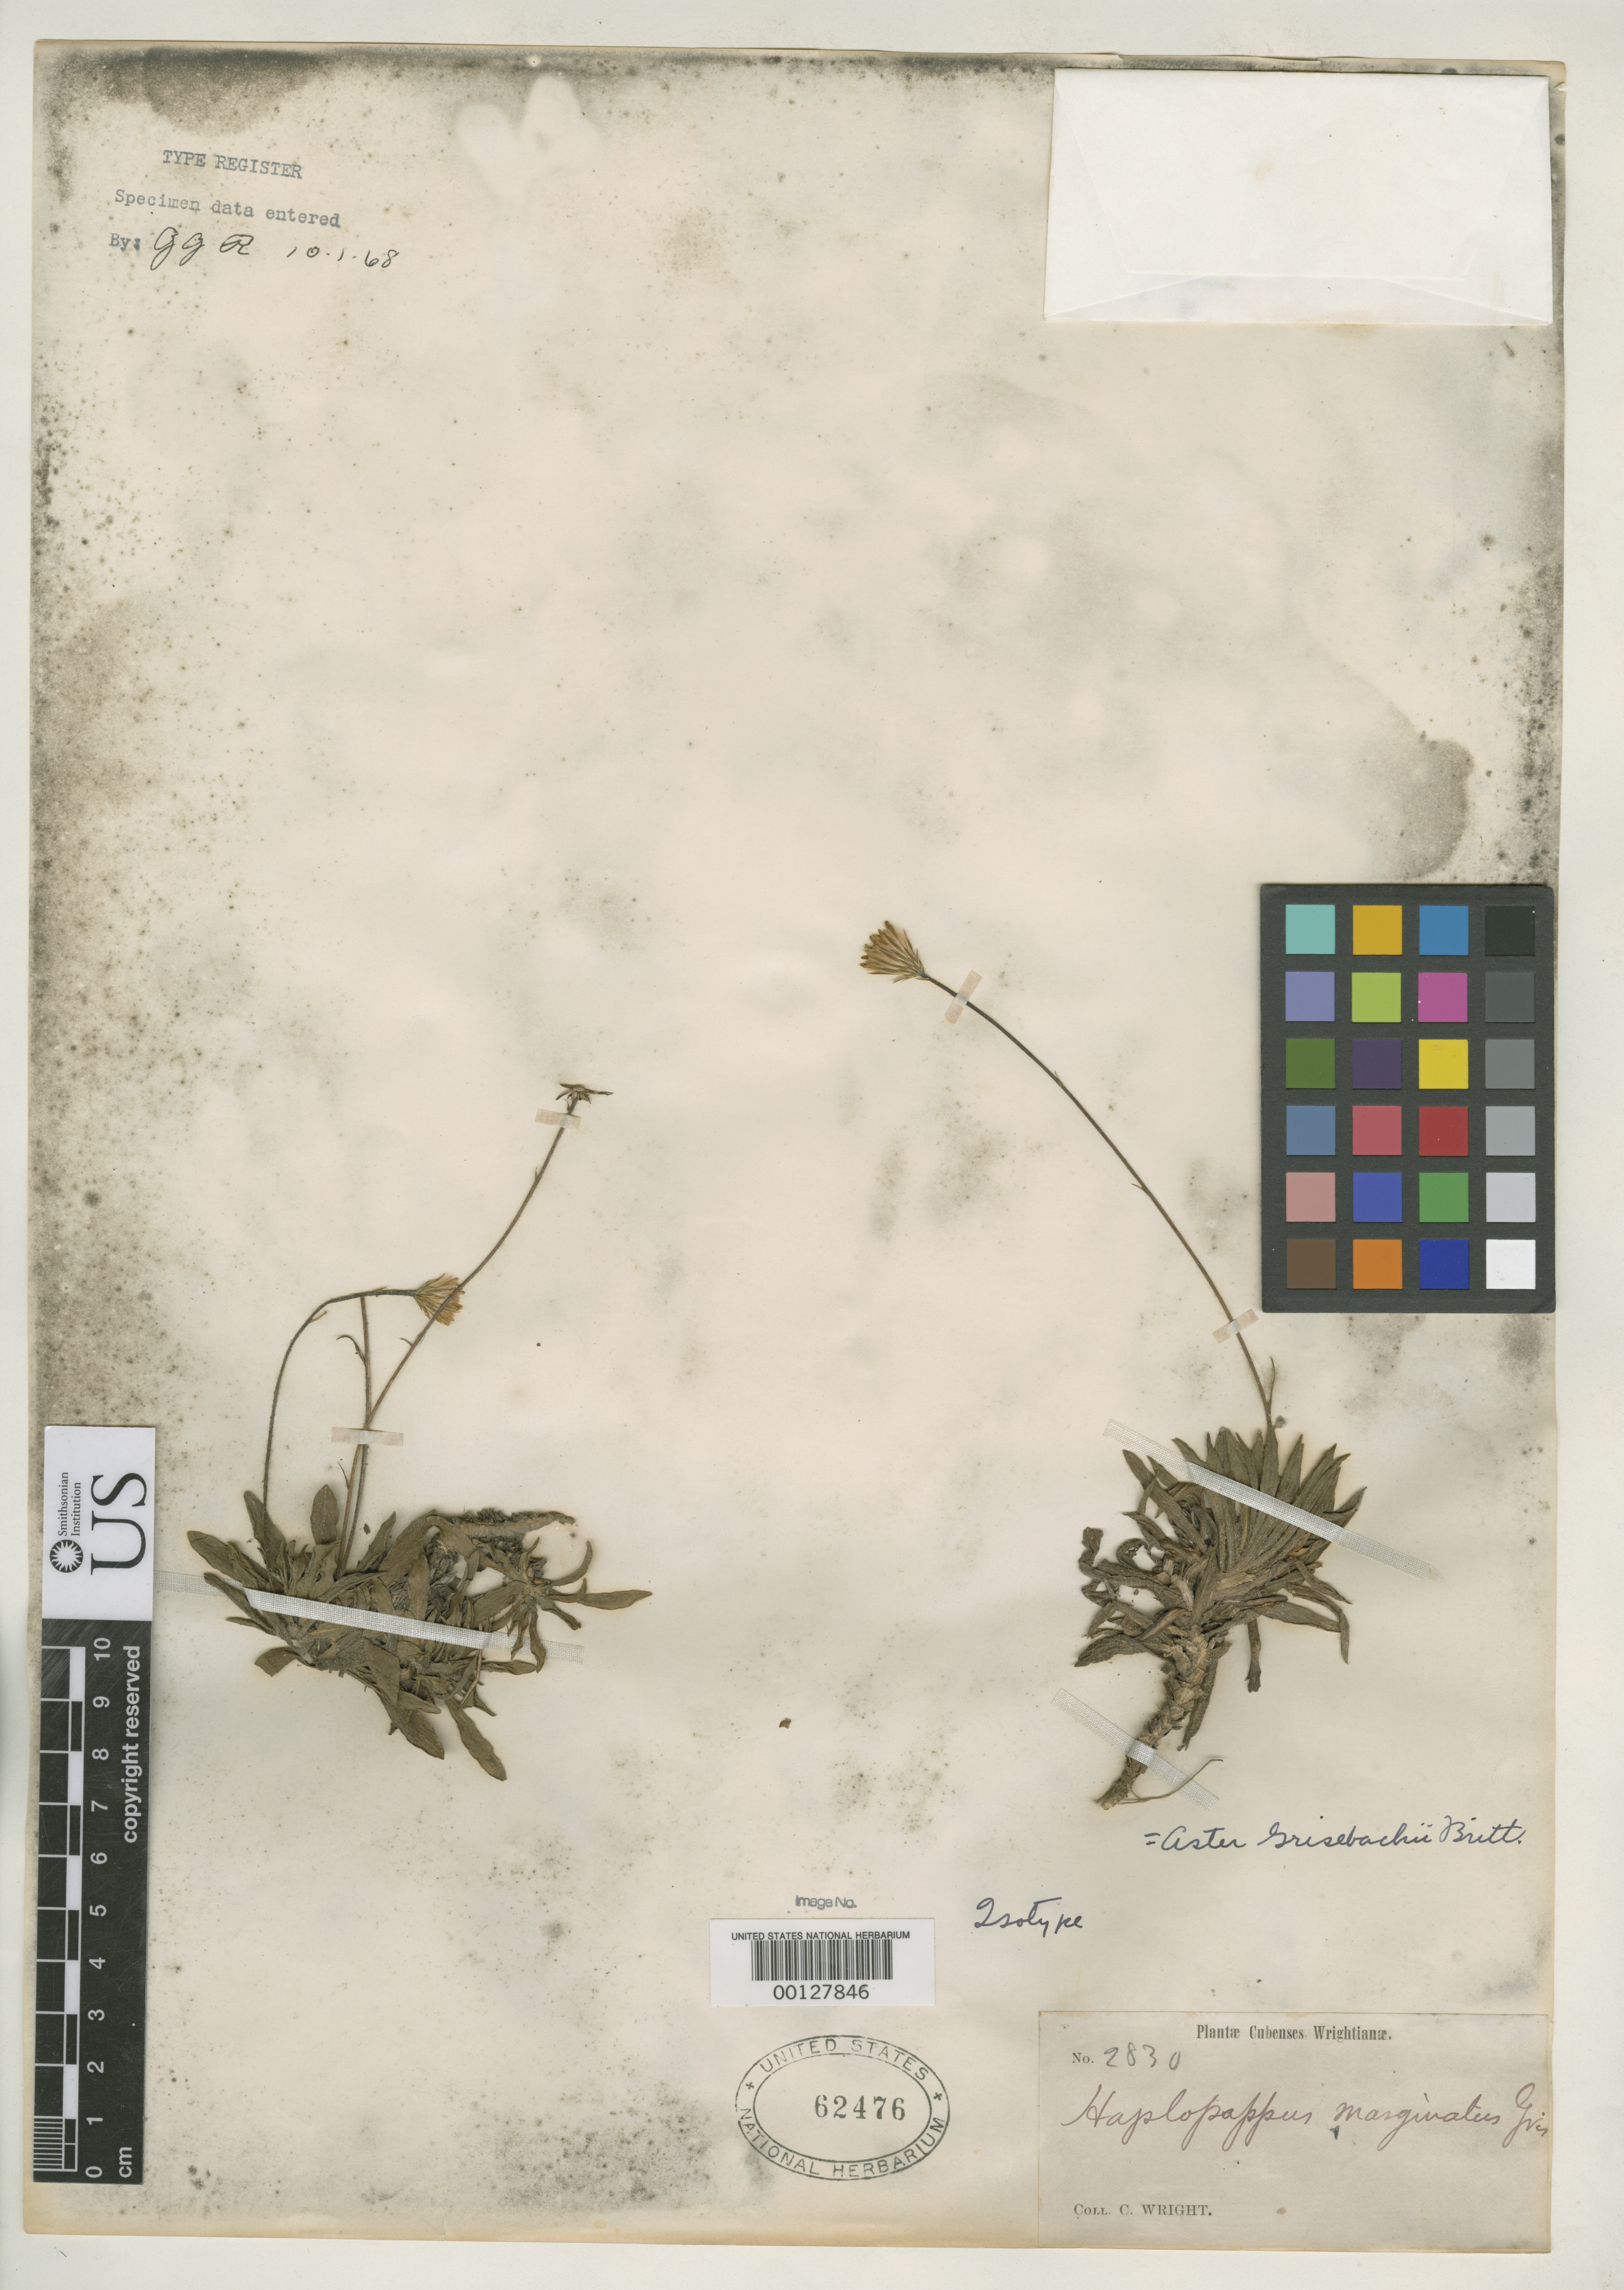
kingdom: Plantae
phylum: Tracheophyta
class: Magnoliopsida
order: Asterales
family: Asteraceae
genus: Haplopappus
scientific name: Haplopappus marginatus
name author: Griseb.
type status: Isotype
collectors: C. Wright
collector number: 2830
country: Cuba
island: Greater Antilles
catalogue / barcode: US 62476